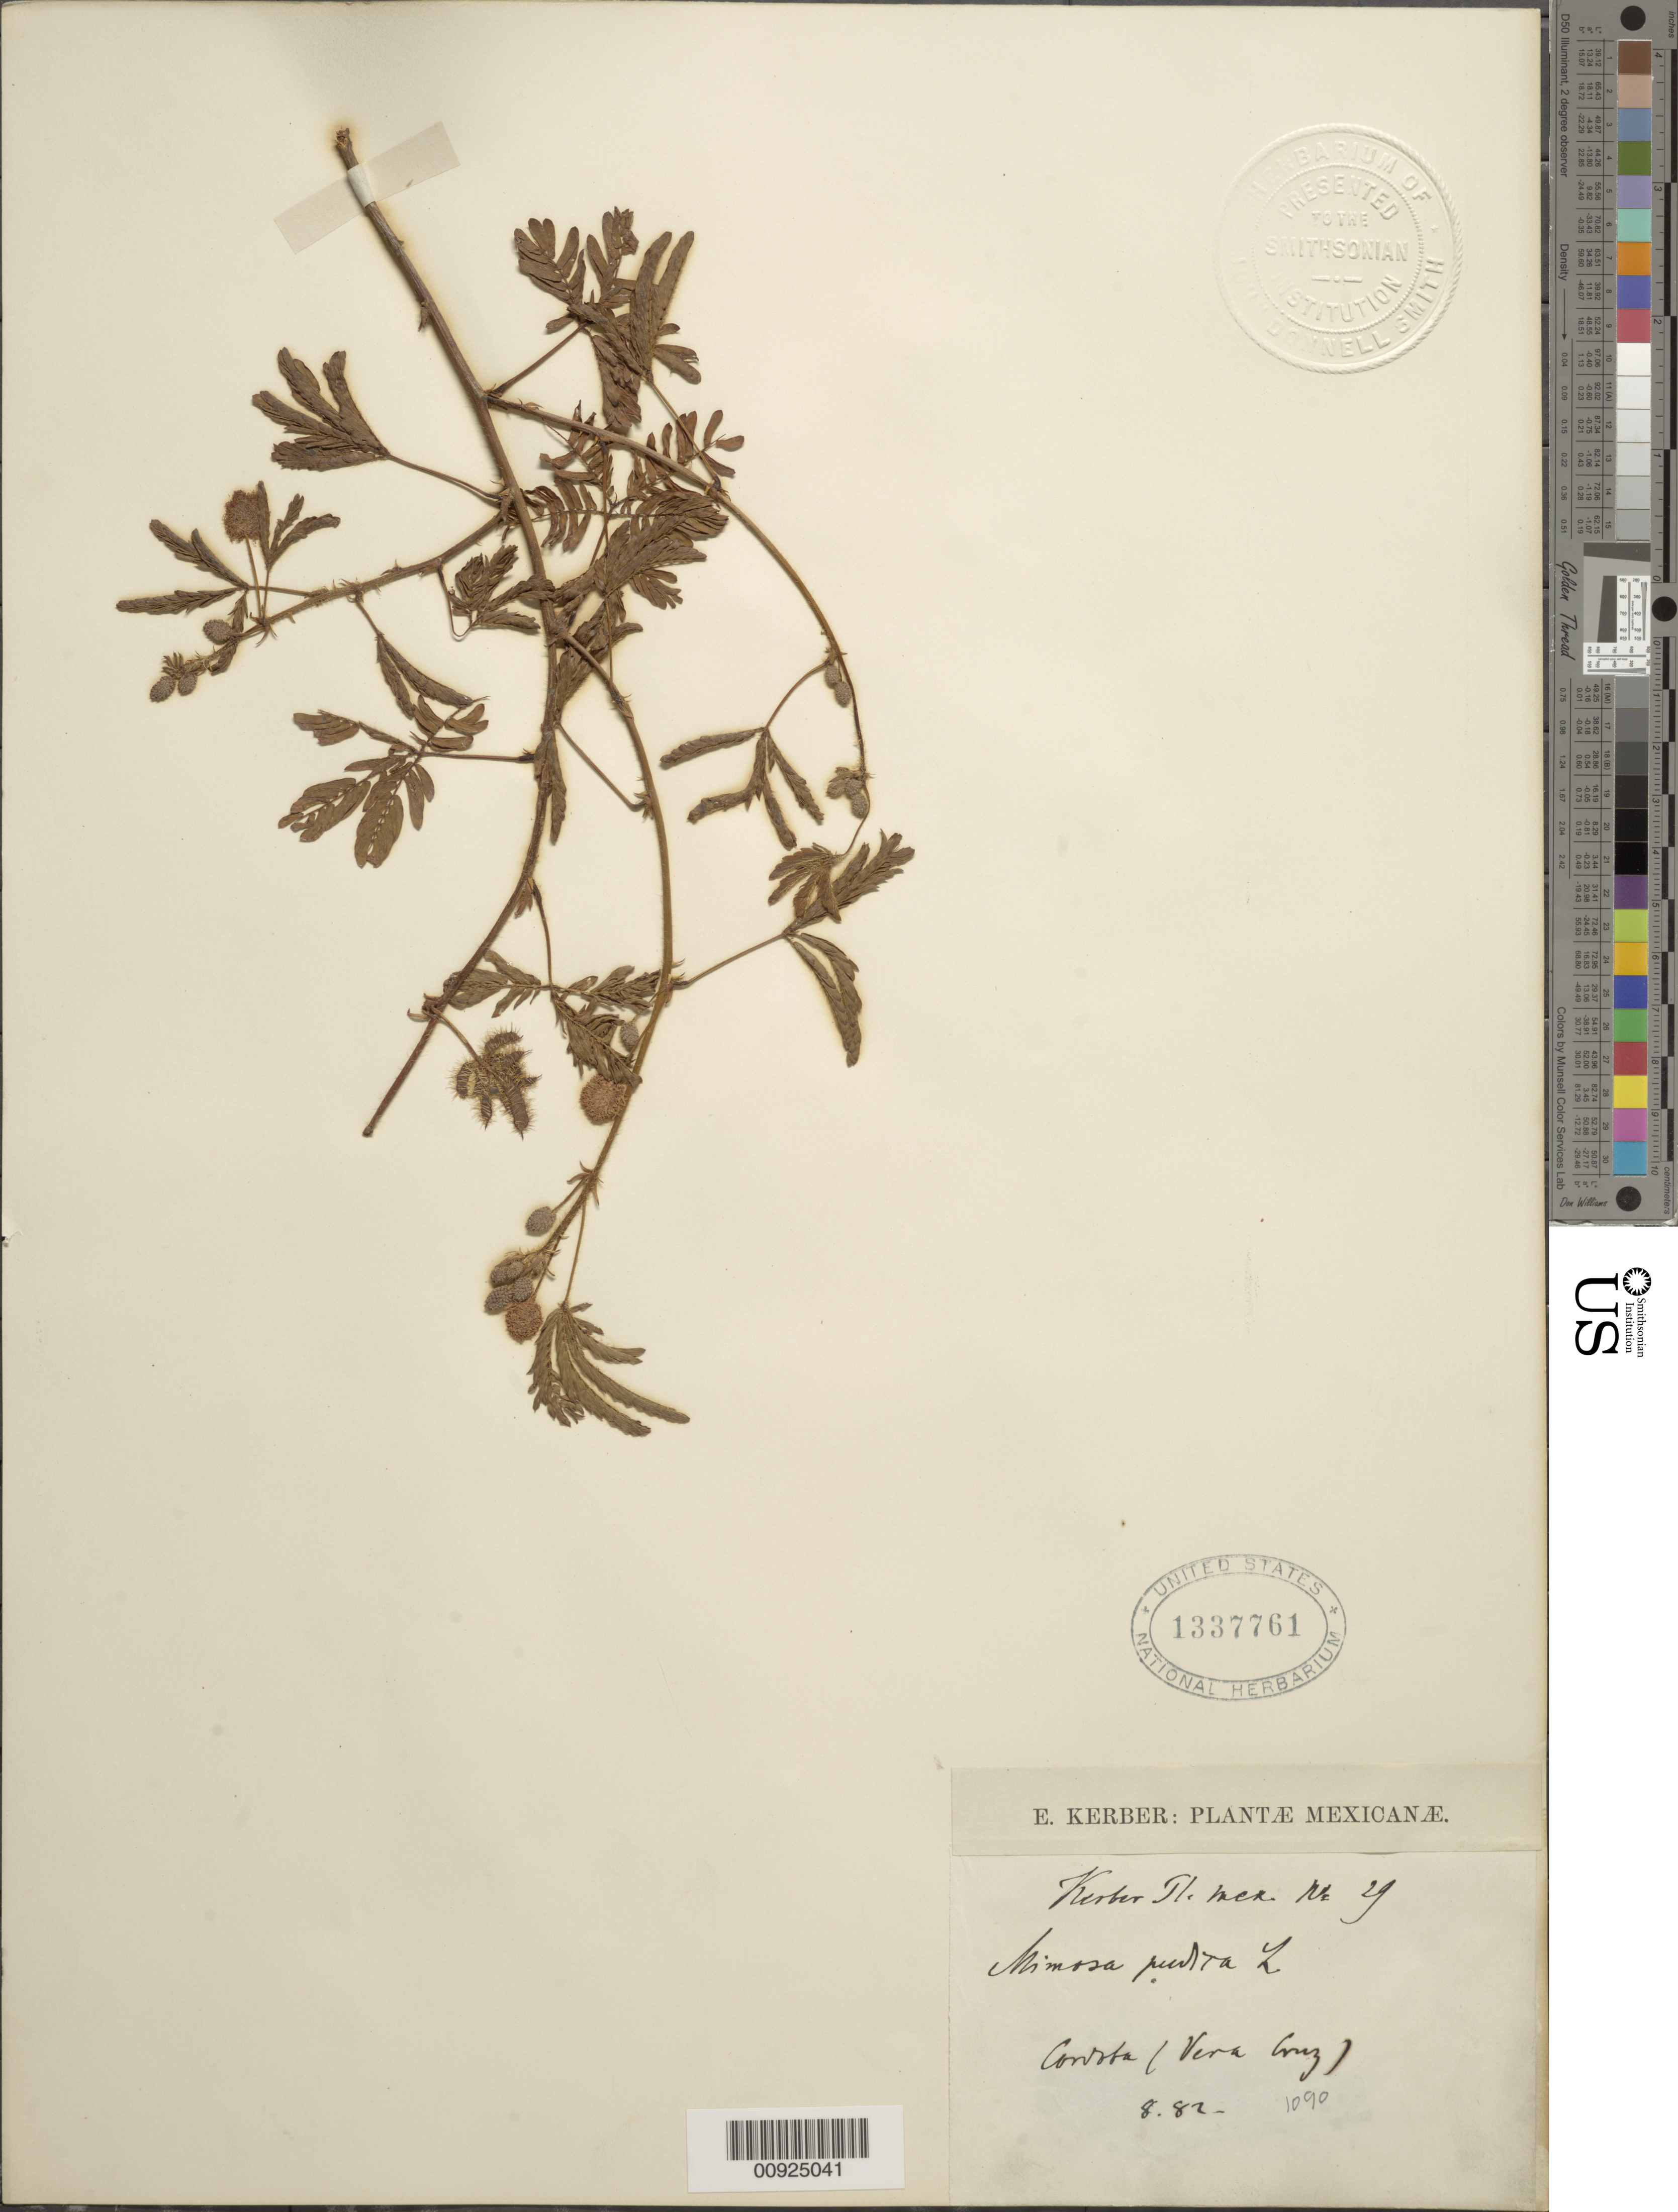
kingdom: Plantae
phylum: Tracheophyta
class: Magnoliopsida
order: Fabales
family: Fabaceae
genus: Mimosa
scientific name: Mimosa pudica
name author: L.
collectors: E. Kerber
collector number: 29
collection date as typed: Aug 1882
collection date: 1882-08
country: Mexico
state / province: Veracruz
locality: Córdoba (Veracruz).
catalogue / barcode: US 1337761